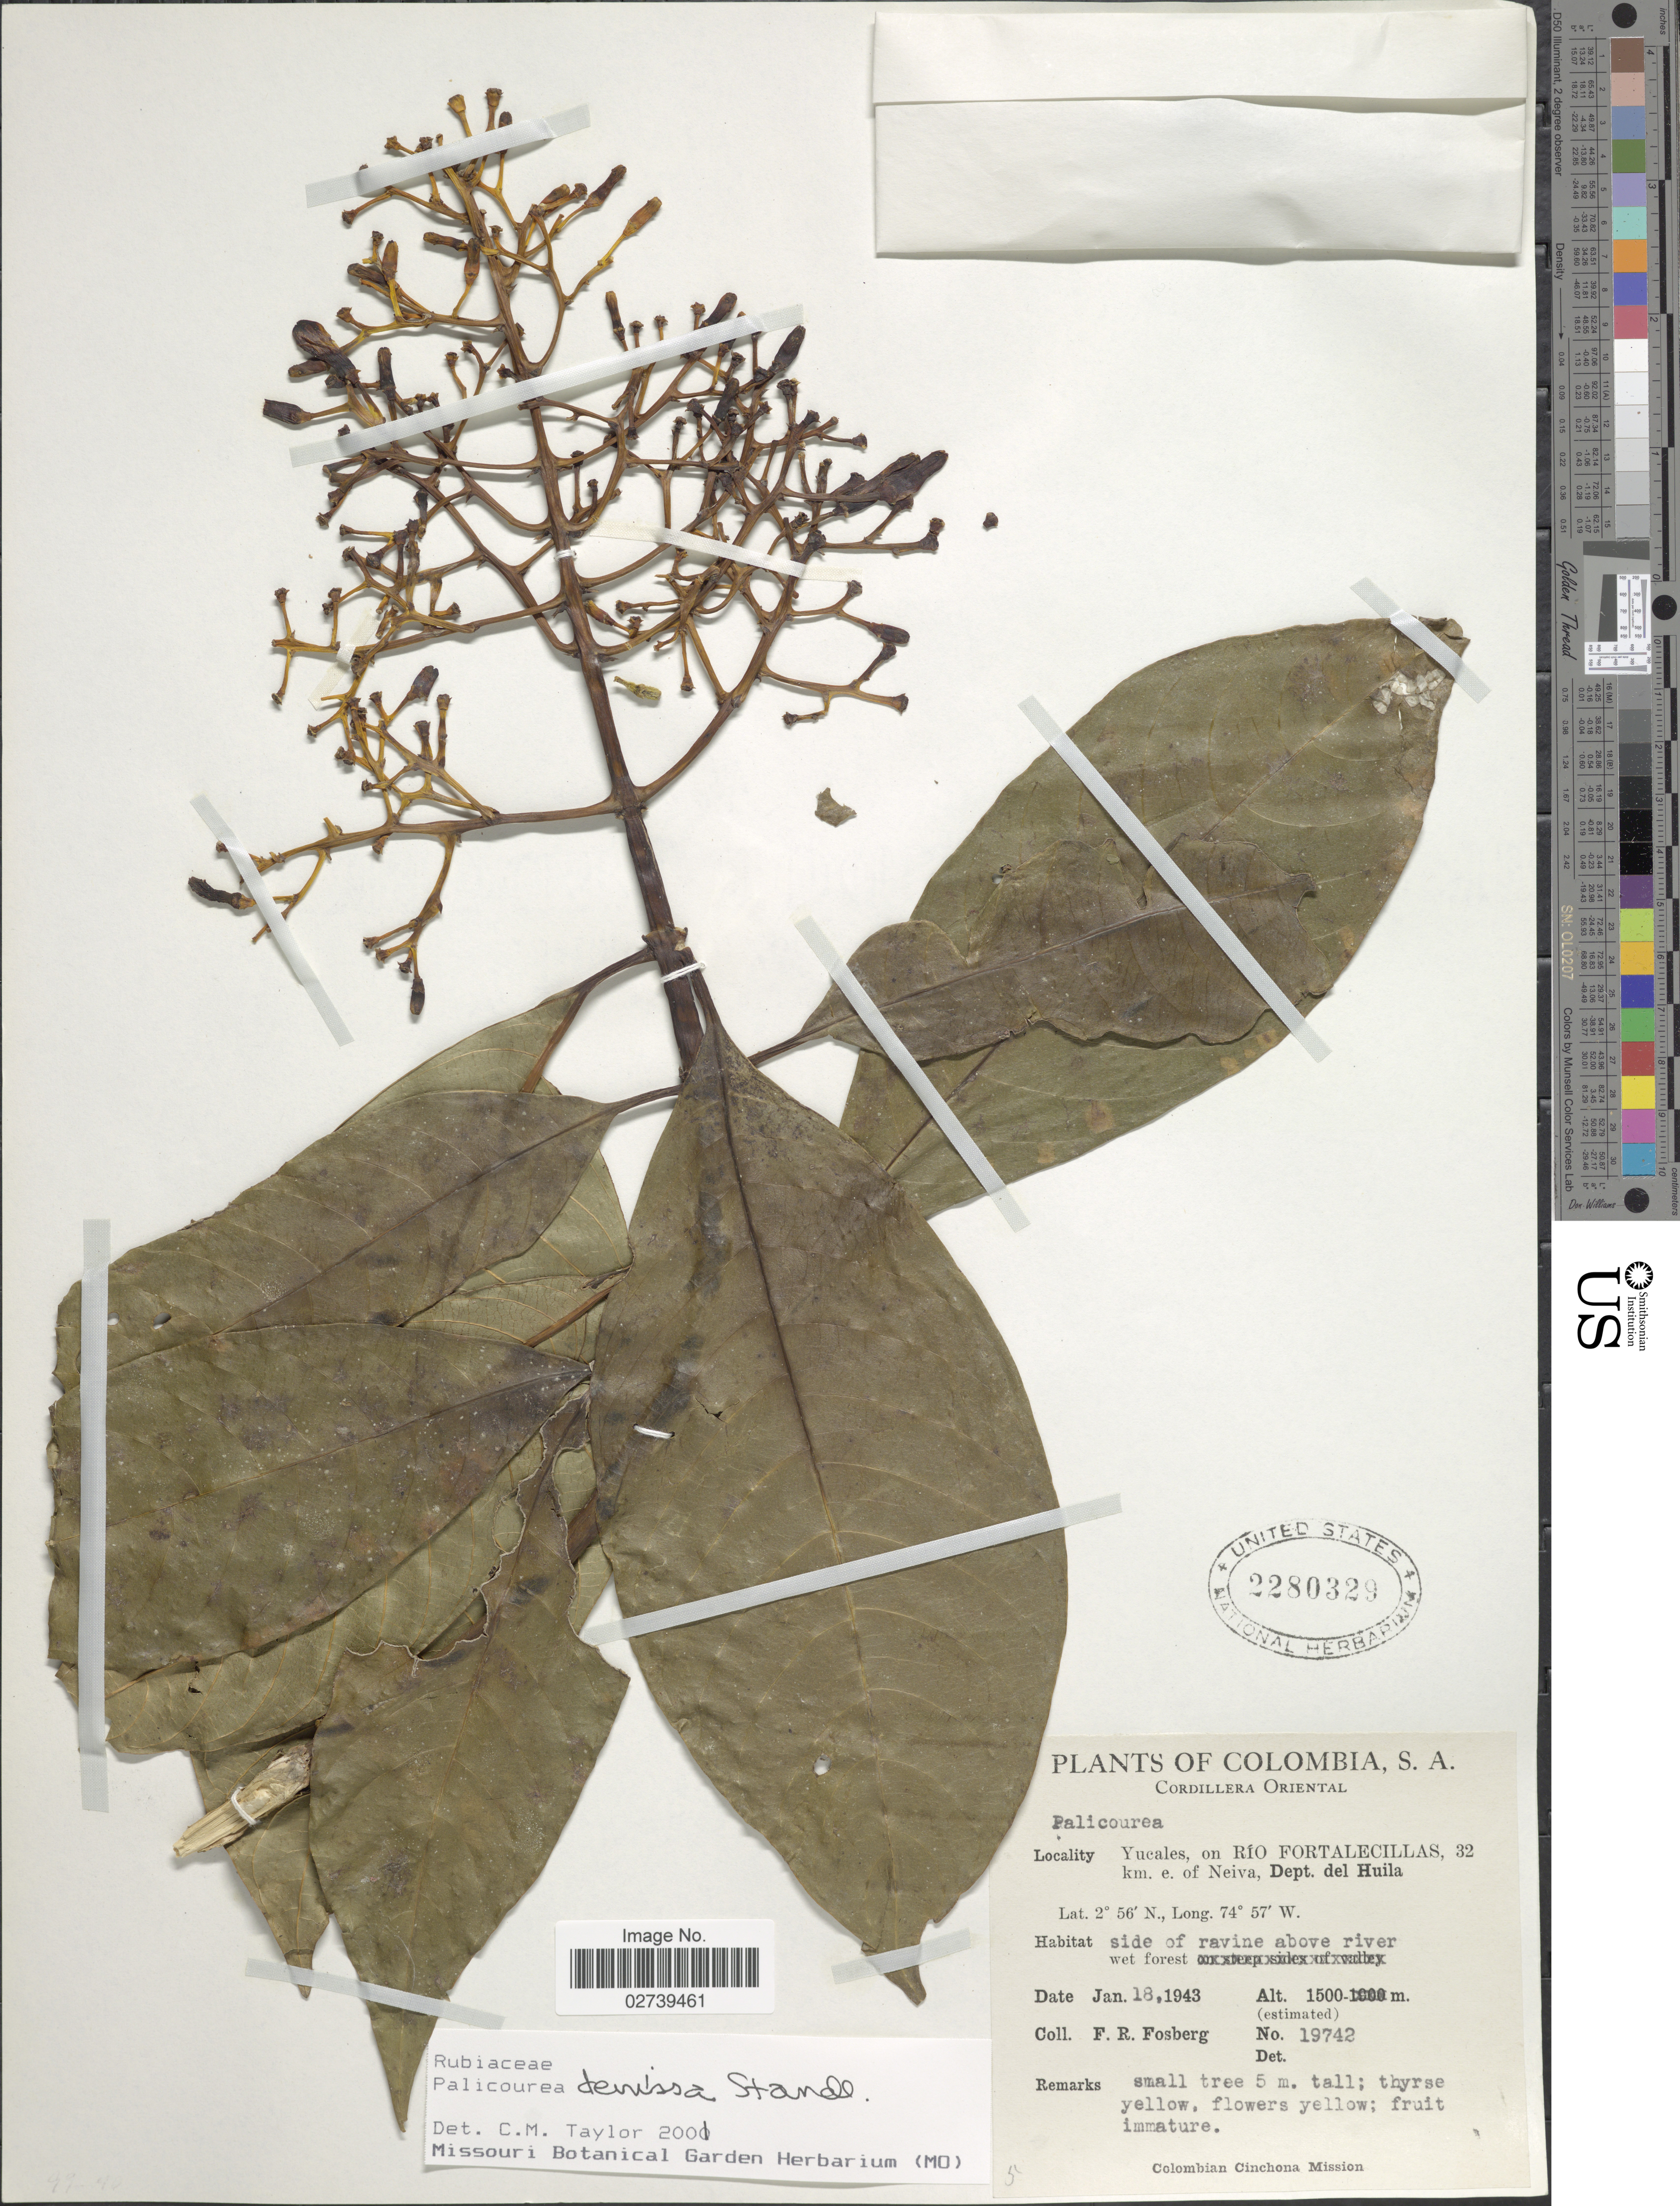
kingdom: Plantae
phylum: Tracheophyta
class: Magnoliopsida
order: Gentianales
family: Rubiaceae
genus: Palicourea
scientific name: Palicourea demissa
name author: Standl.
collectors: F. R. Fosberg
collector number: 19742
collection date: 1943-01-18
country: Colombia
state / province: Huila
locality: Cordillera Oriental, Yucales, on Rio Fortalecillas, 32 km. e. of Neiva, side of ravine above river.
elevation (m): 1500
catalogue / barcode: US 2280329